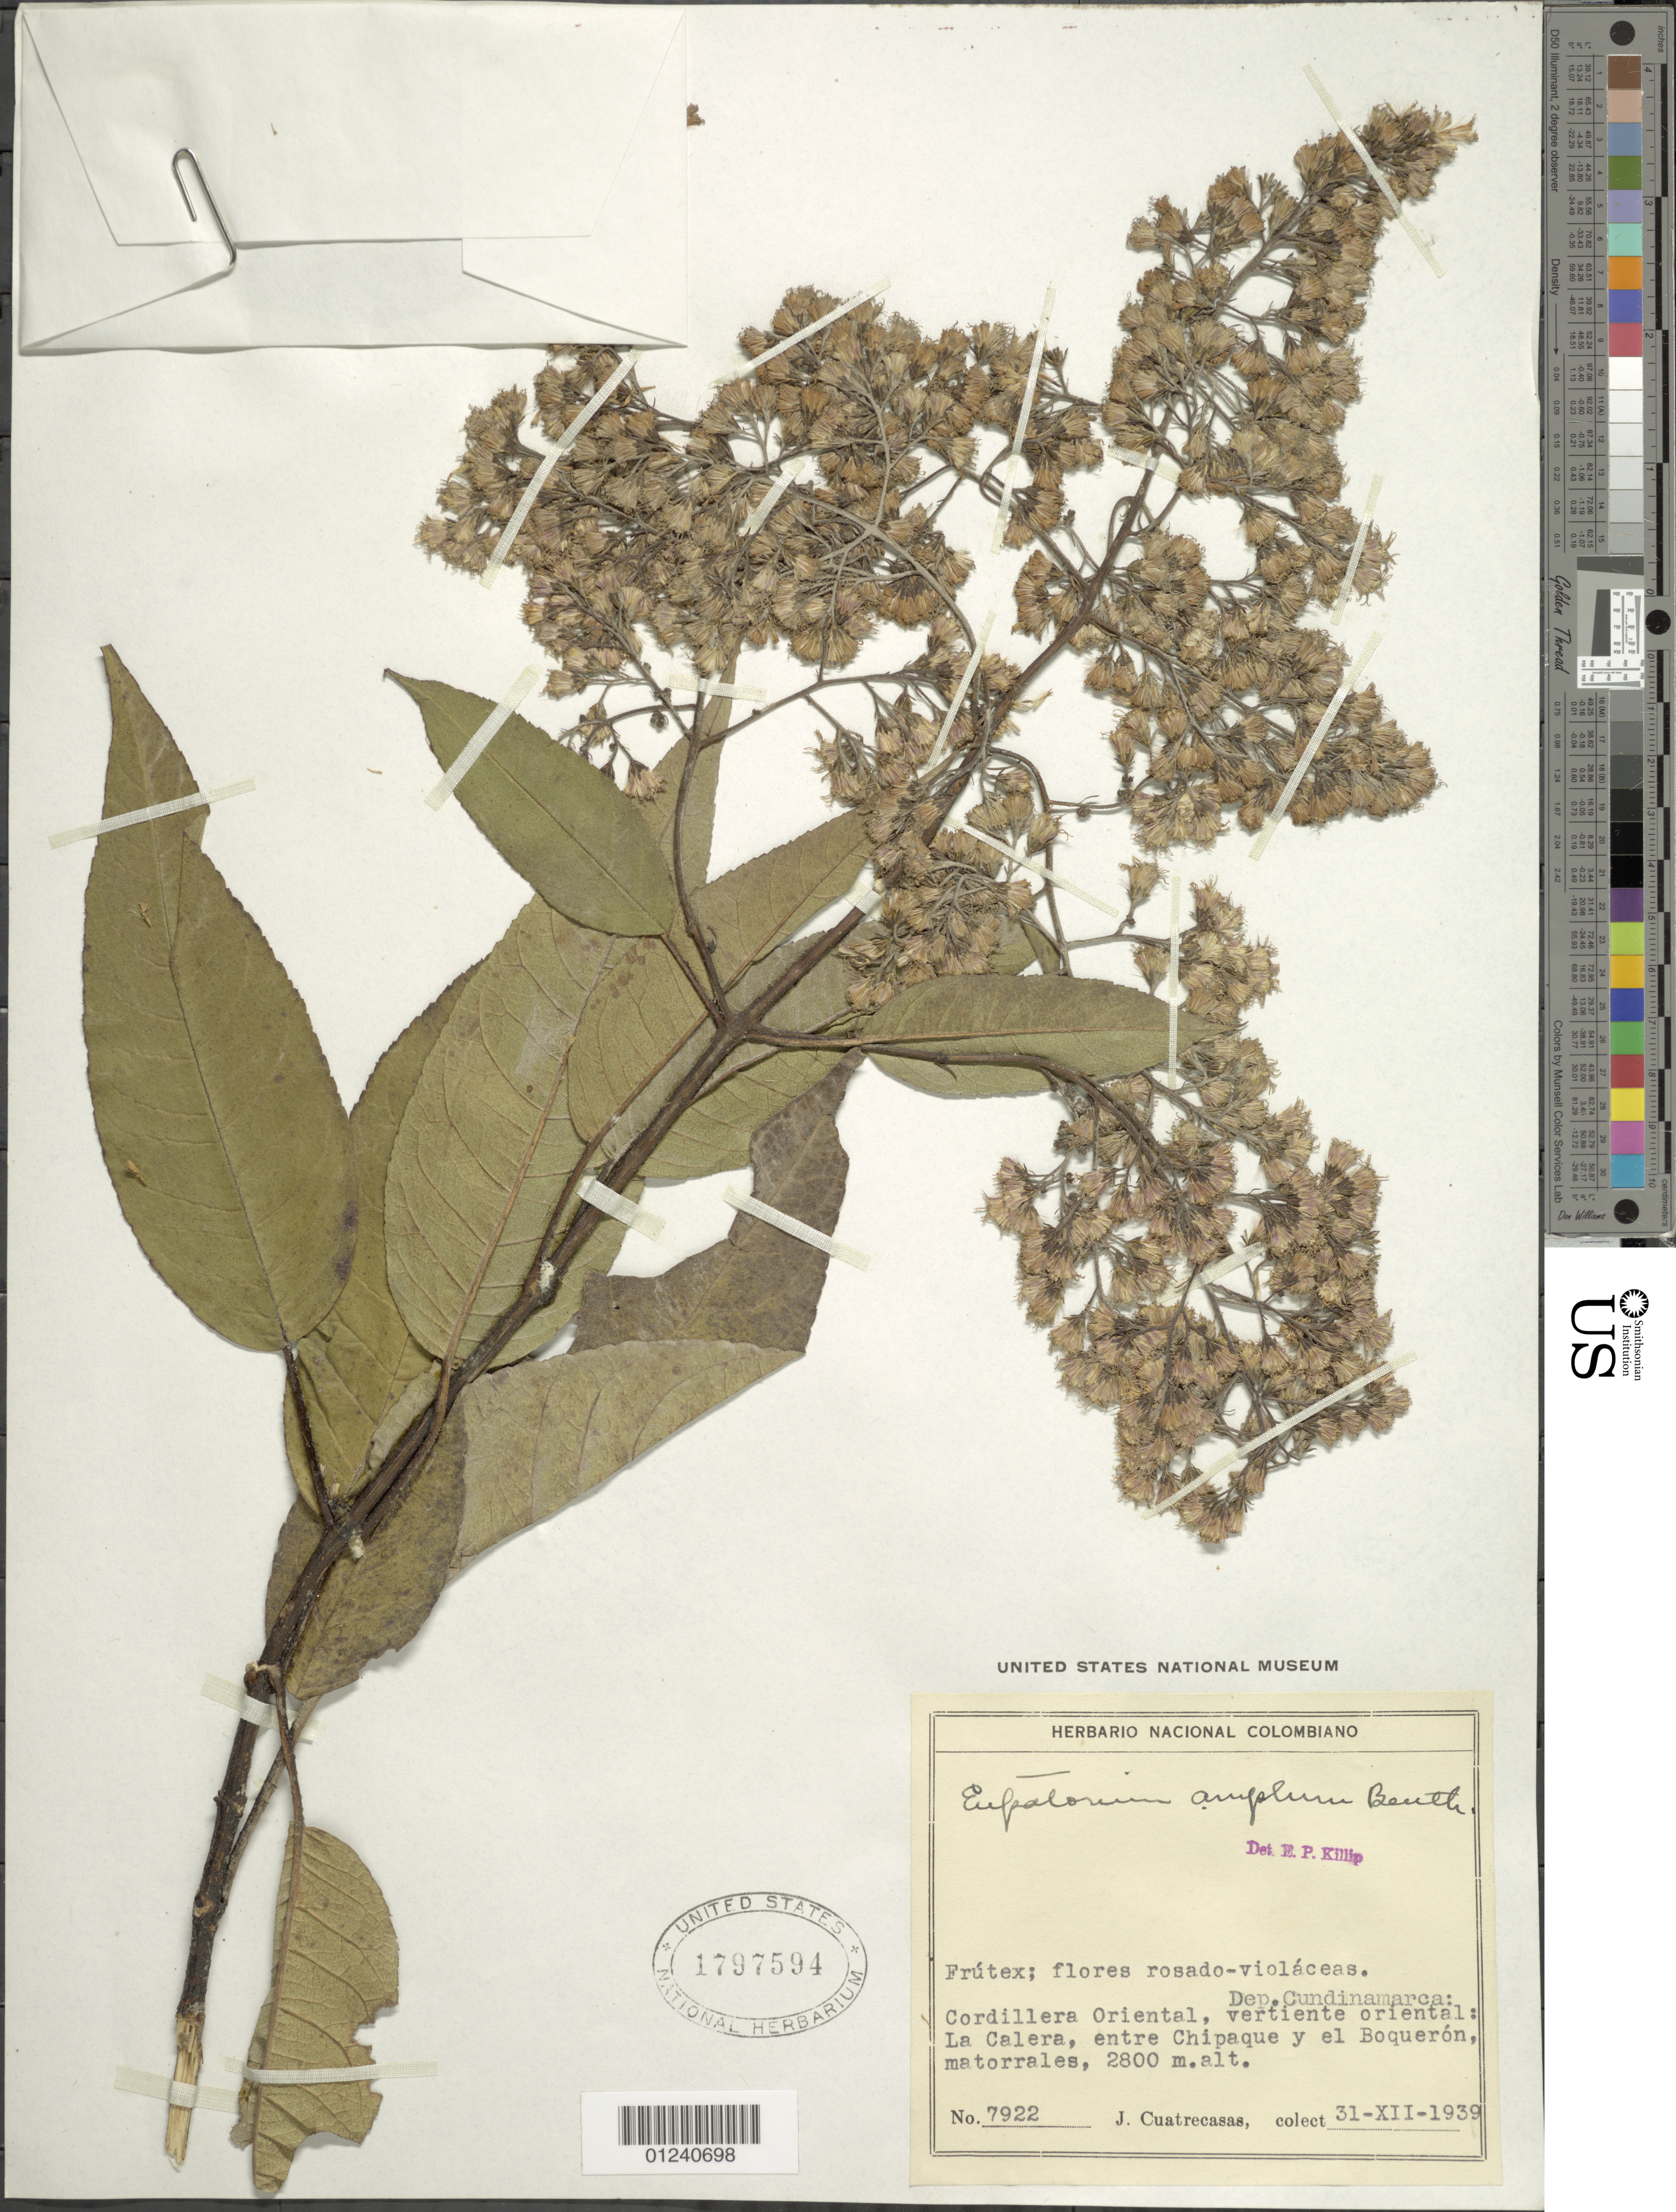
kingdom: Plantae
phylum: Tracheophyta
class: Magnoliopsida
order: Asterales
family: Asteraceae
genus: Ageratina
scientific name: Ageratina ampla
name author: (Benth.) R.M. King & H. Rob.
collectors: J. Cuatrecasas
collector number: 7922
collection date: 1939-12-31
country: Colombia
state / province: Cundinamarca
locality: La Calera; entre Chipaque y el Boquerón.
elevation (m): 2800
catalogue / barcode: US 1797594